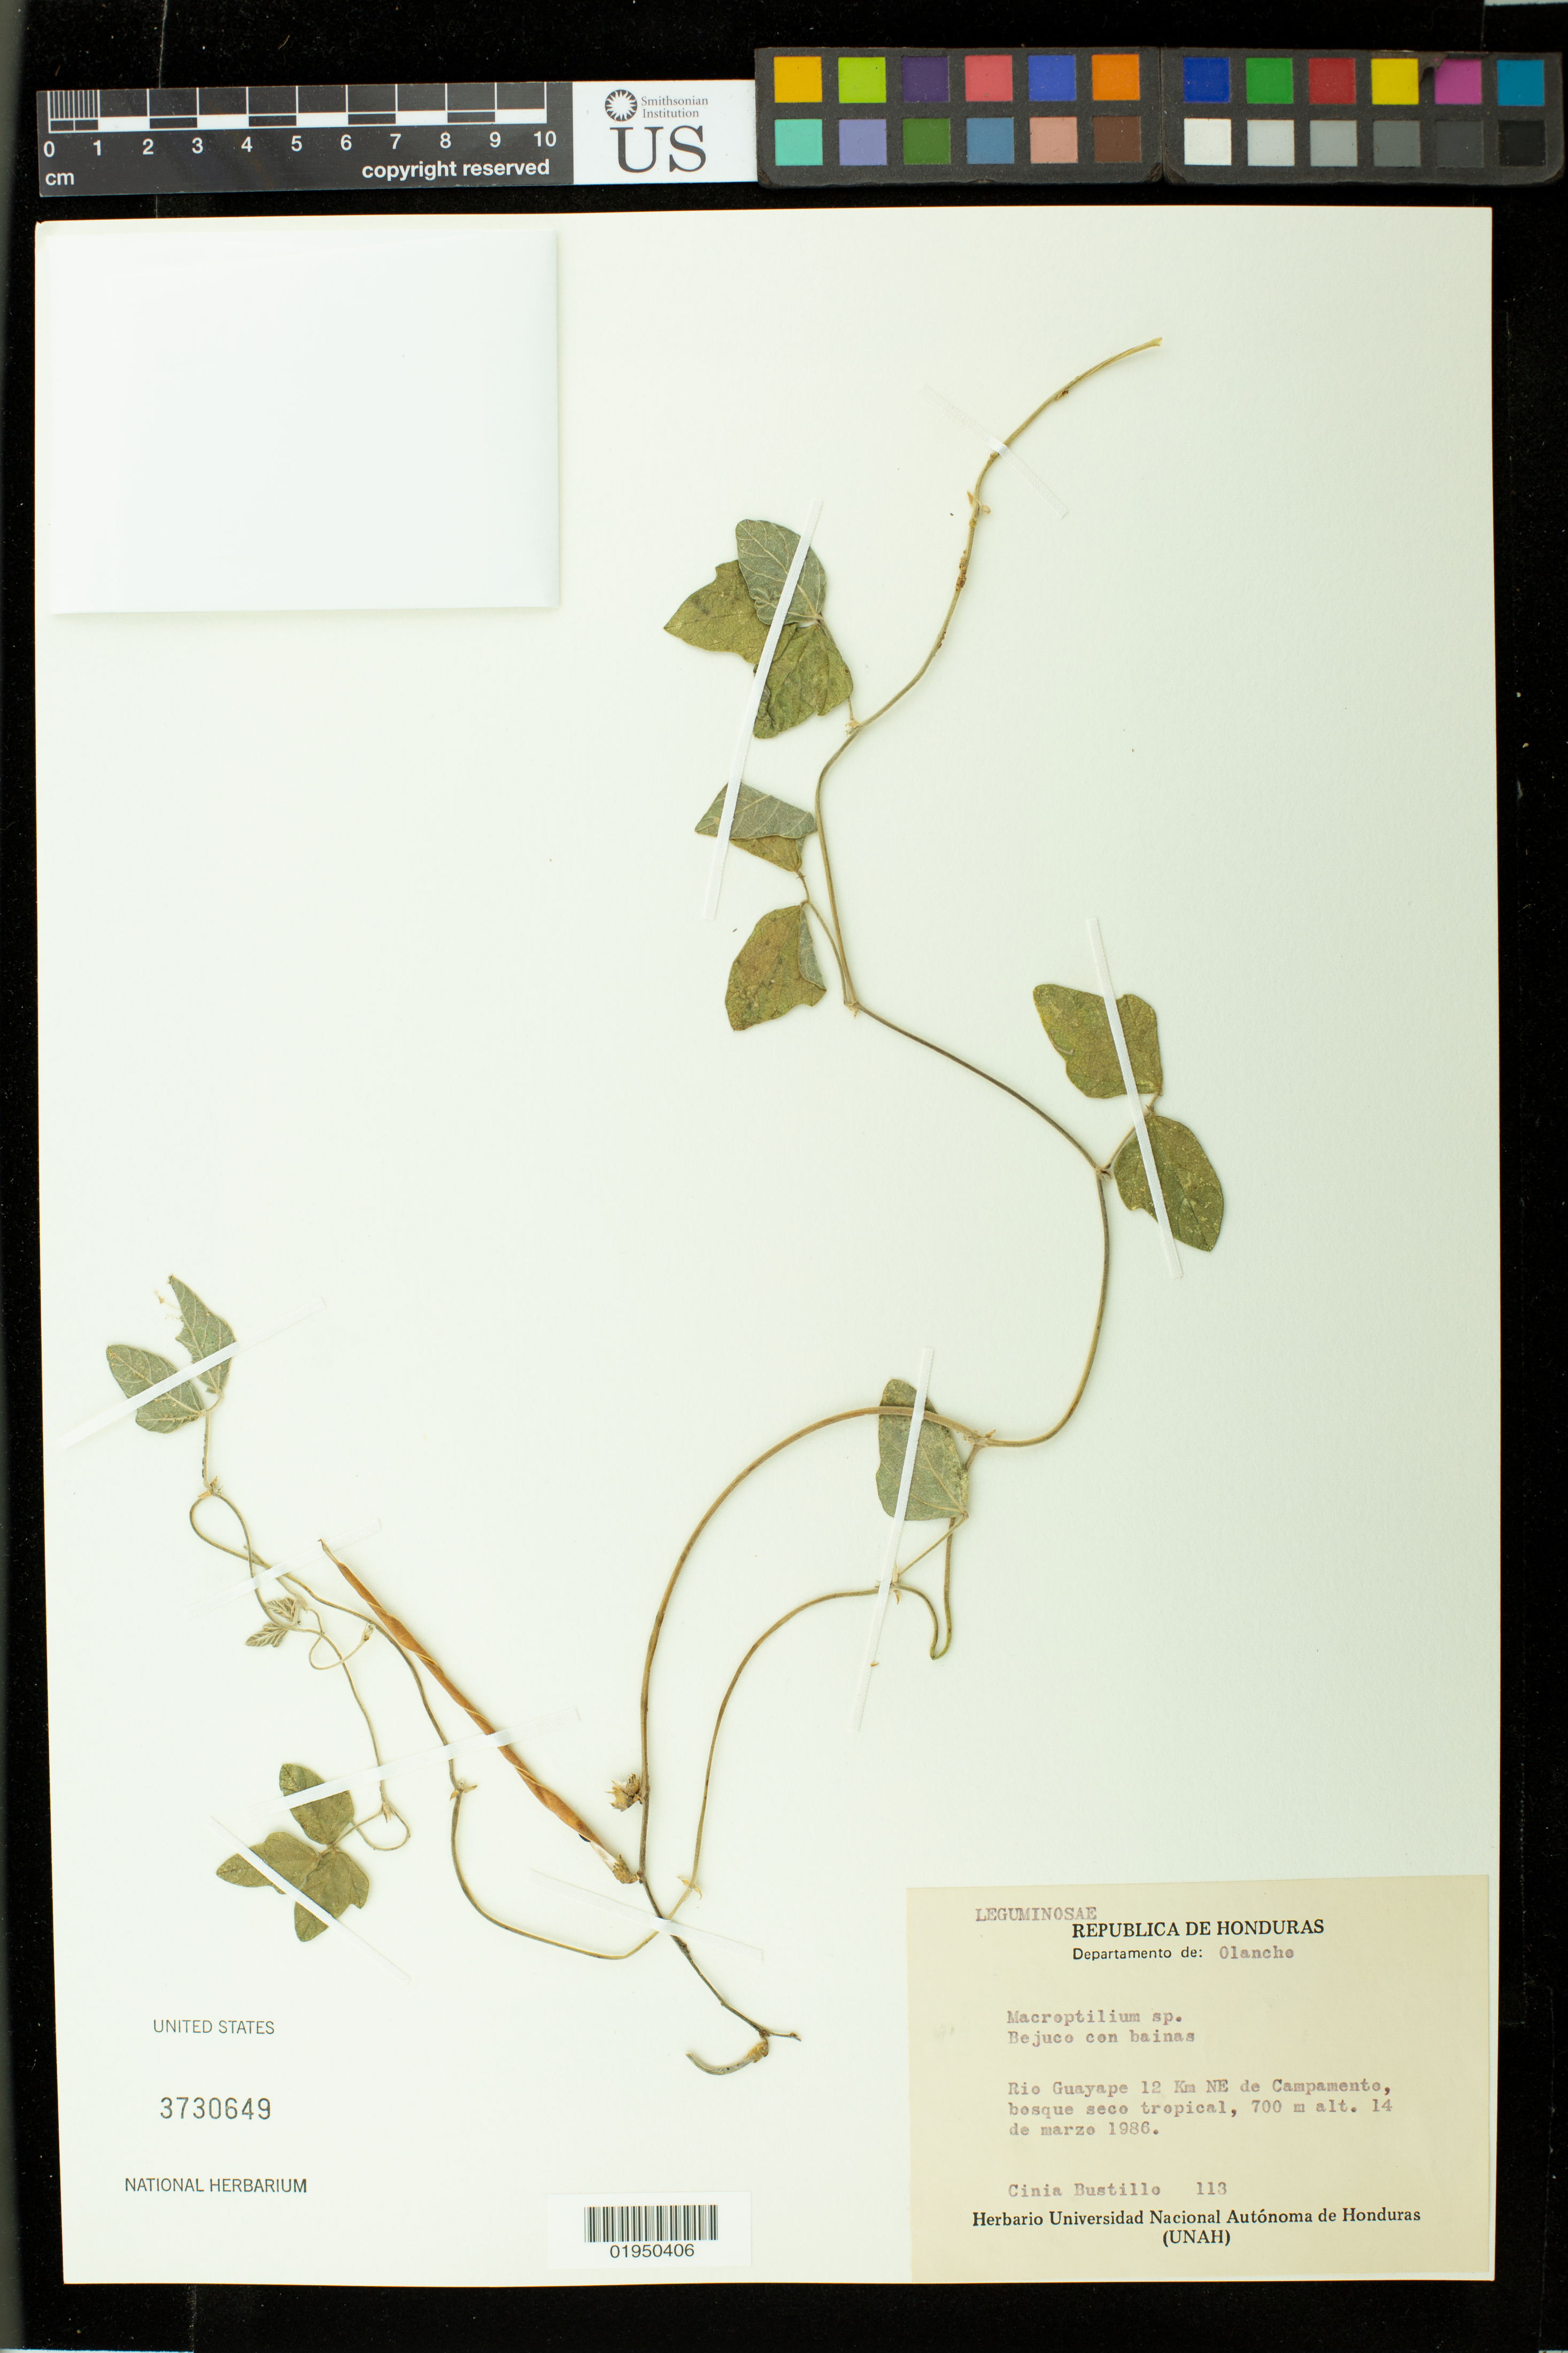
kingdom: Plantae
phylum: Tracheophyta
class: Magnoliopsida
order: Fabales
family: Fabaceae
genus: Macroptilium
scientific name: Macroptilium atropurpureum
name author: (DC.) Urb.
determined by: Strong, Mark T., (BOT), Smithsonian Institution - National Museum of Natural History (UNITED STATES)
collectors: C. Bustillo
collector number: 113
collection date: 1986-03-14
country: Honduras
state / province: Olancho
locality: Rio Guayape 12 km NEde Campamento.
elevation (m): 700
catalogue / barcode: US 3730649